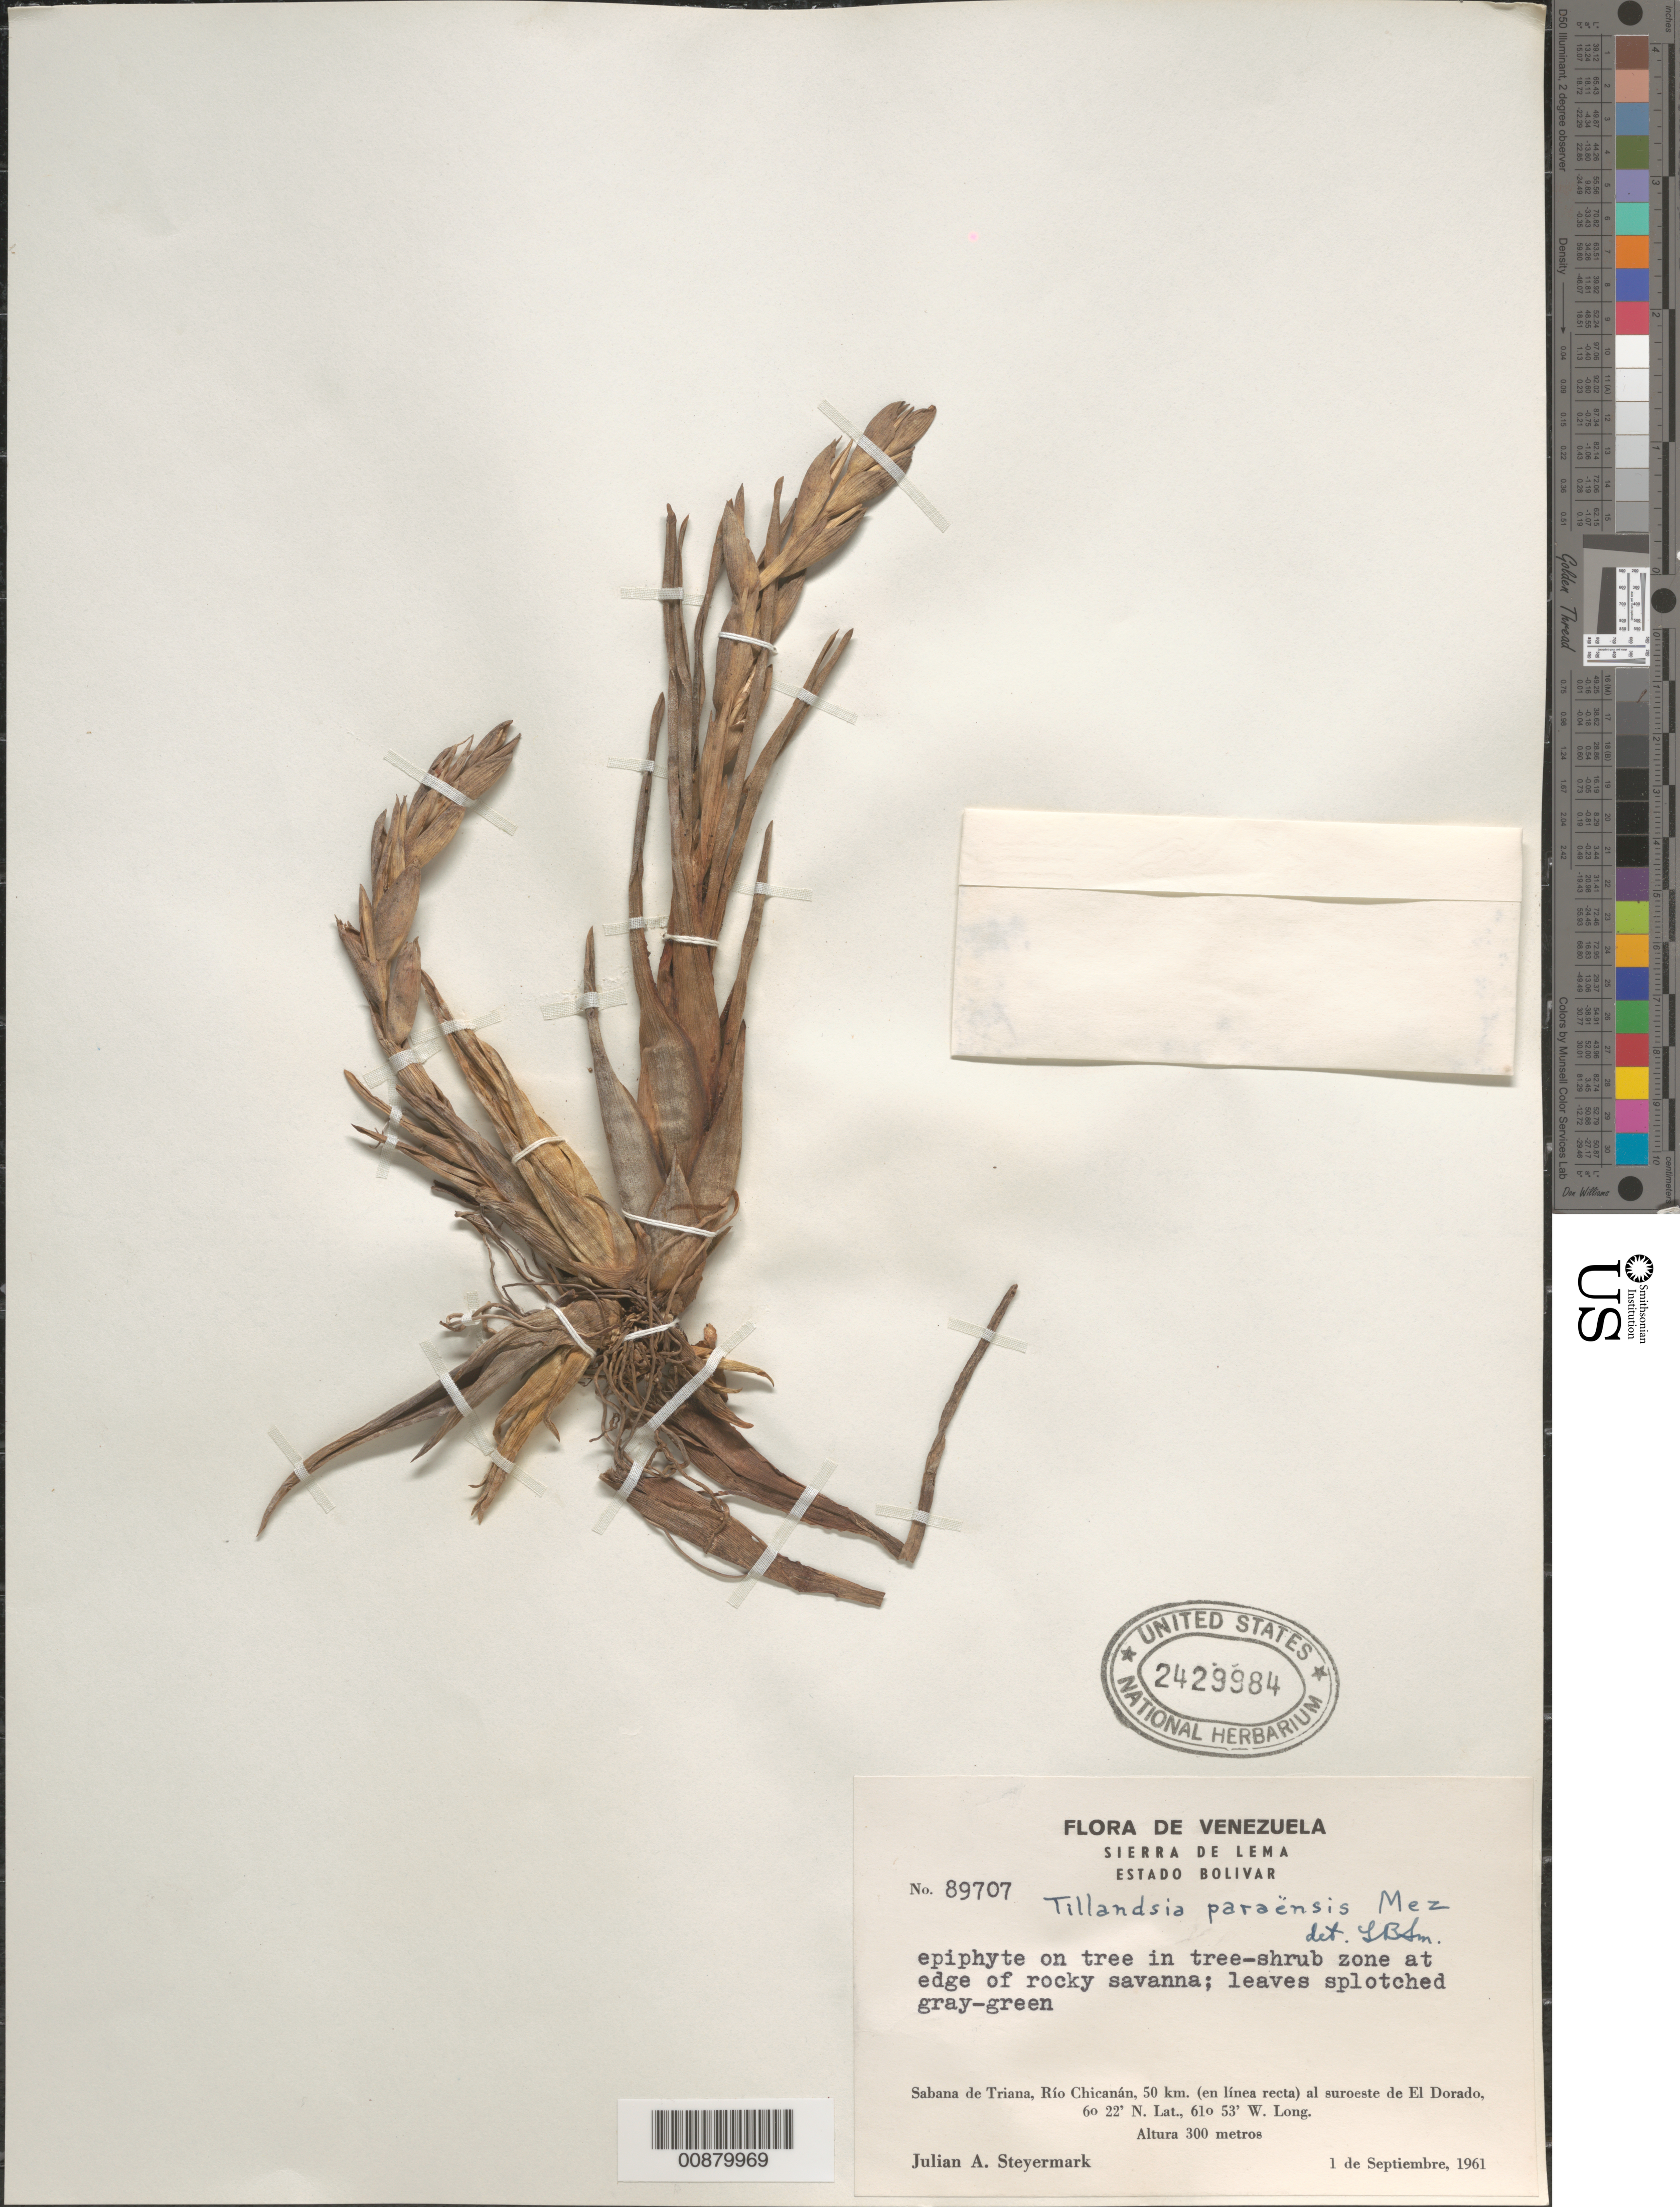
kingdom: Plantae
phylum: Tracheophyta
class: Liliopsida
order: Poales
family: Bromeliaceae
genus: Tillandsia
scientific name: Tillandsia paraensis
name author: Mez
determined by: Smith, Lyman B., (US), NMNH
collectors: J. Steyermark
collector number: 89707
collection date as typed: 1-Sep-61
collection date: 1961-09-01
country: Venezuela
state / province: Bolívar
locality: Sabana de Triana, Río Chicanán, 50 km (in línea recta) al SW de El Dorado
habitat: On tree in tree-shrub zone at edge of rock savanna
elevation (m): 300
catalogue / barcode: US 2429984